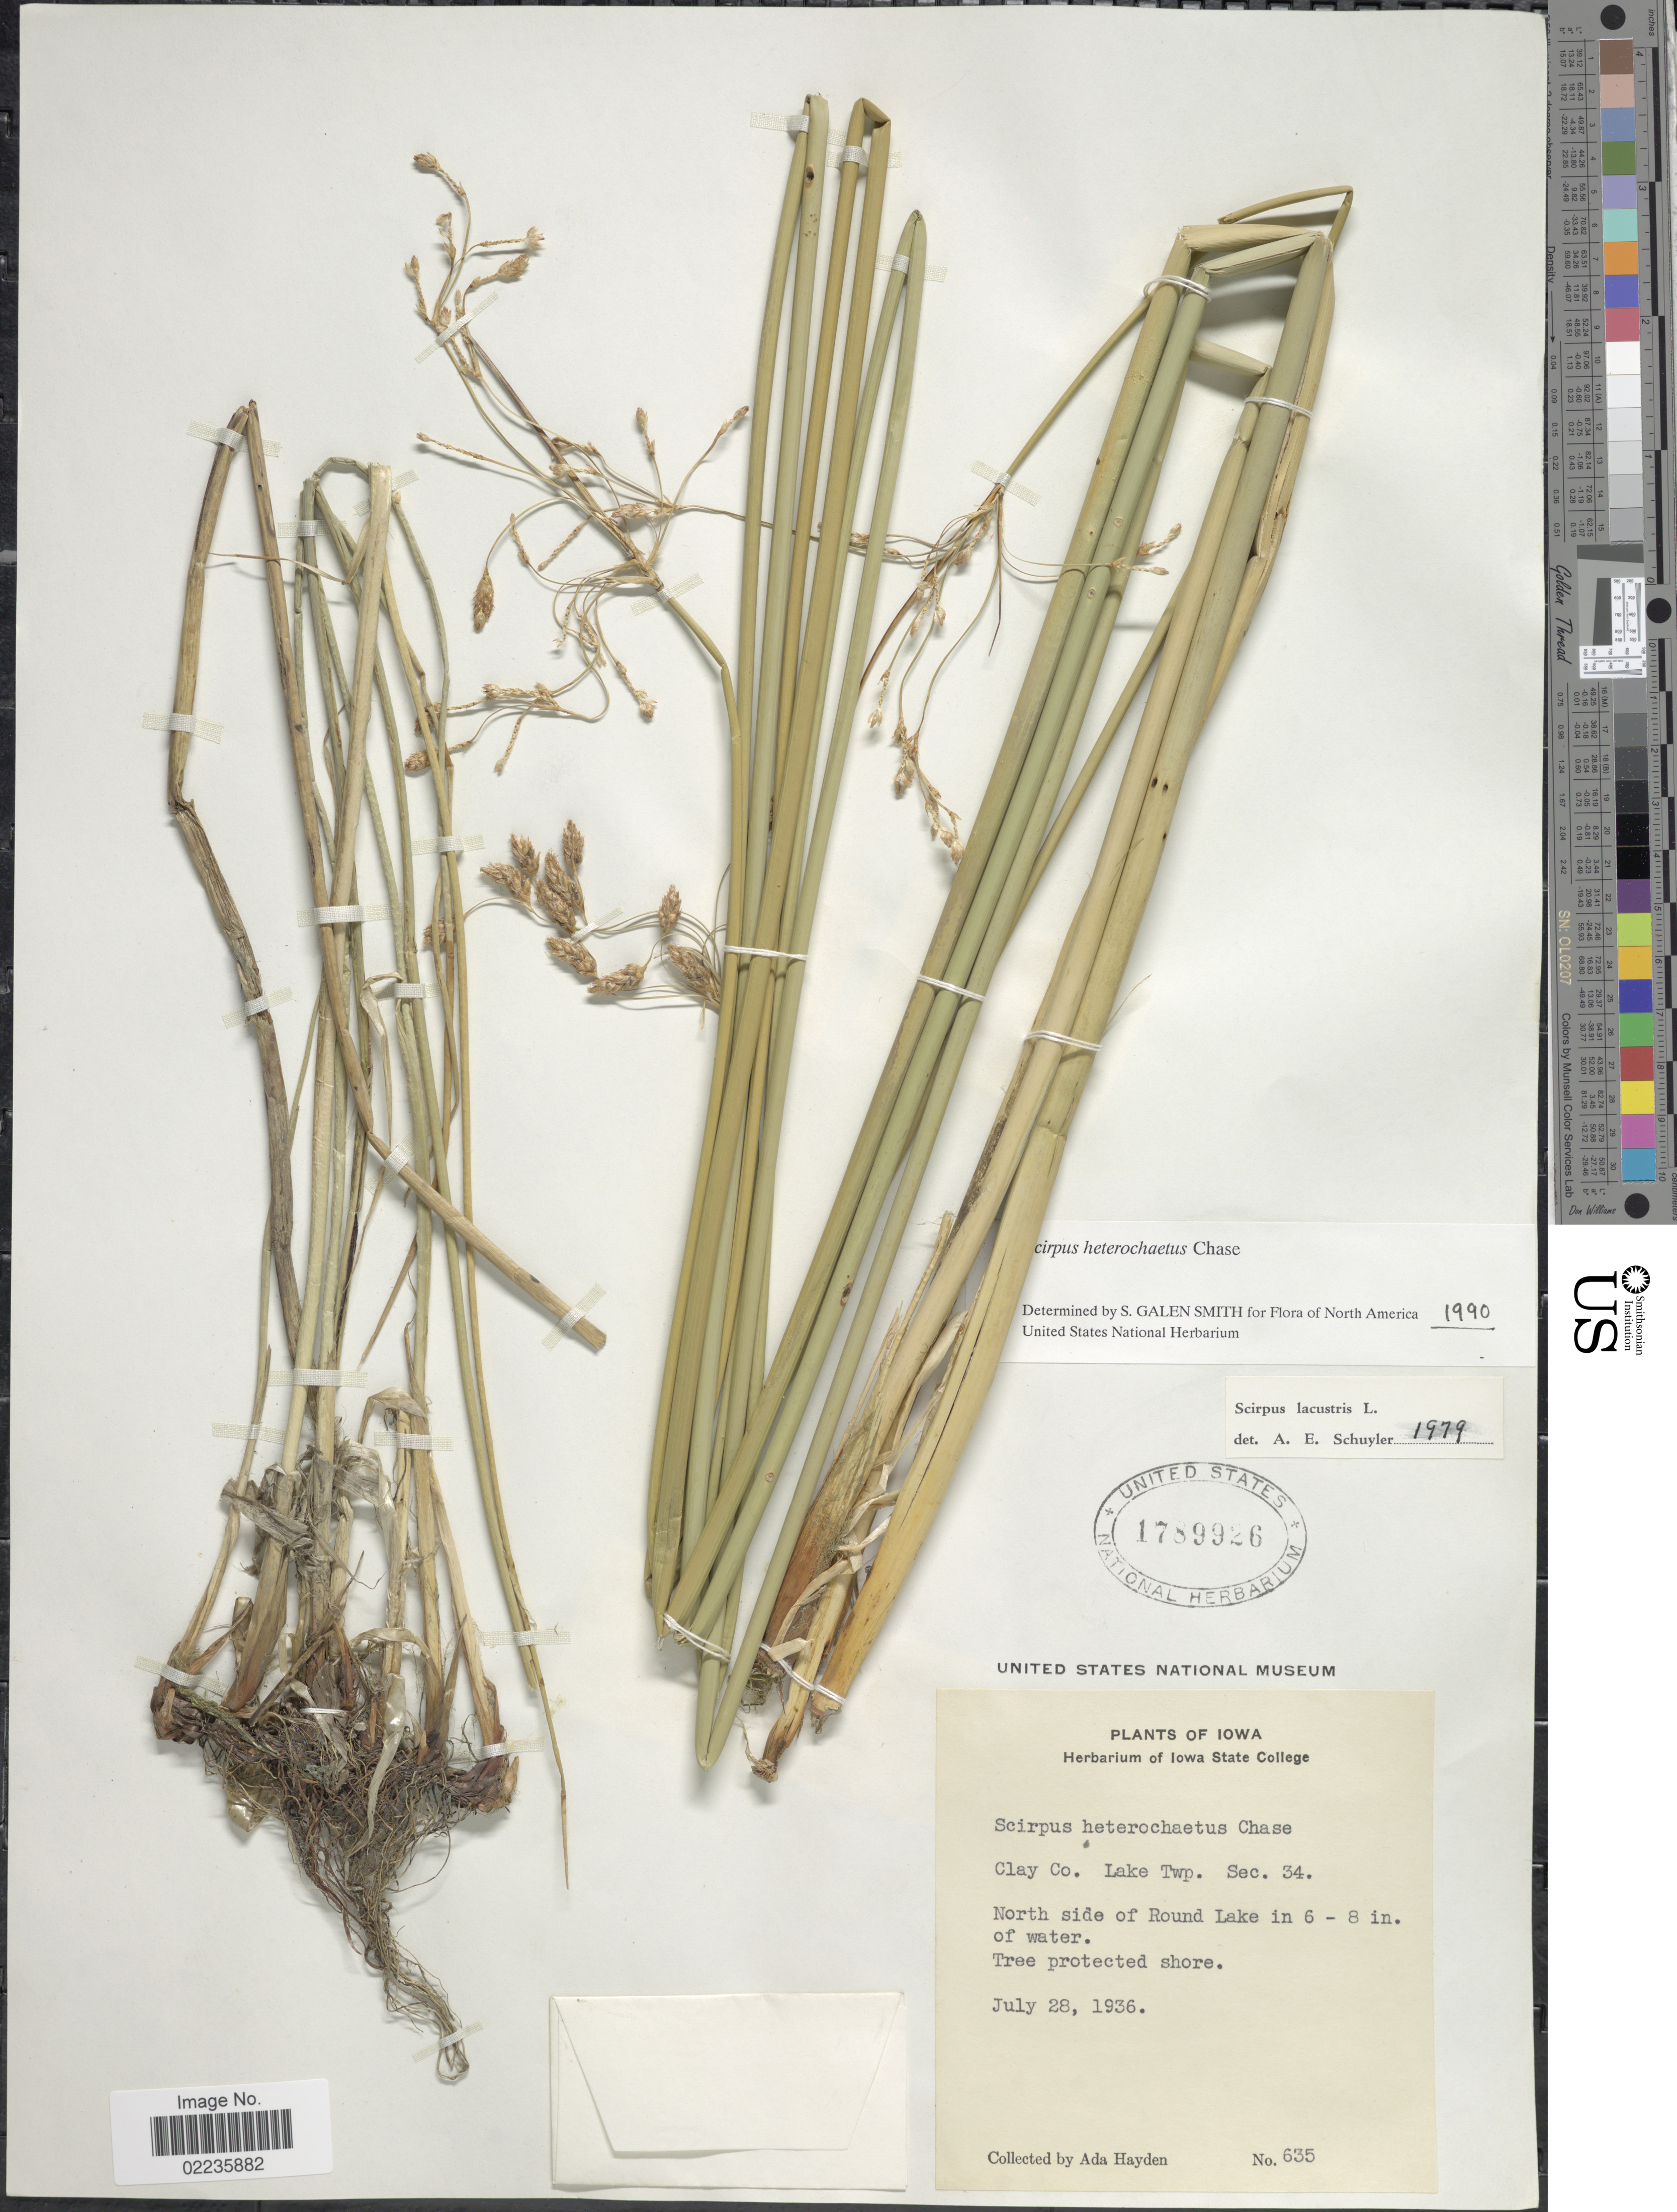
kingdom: Plantae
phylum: Tracheophyta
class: Liliopsida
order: Poales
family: Cyperaceae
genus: Schoenoplectus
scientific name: Schoenoplectus heterochaetus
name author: (Chase) Soják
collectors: Ada Hayden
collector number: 635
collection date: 1936-07-28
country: United States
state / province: Iowa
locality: Clay Co. Lake Twp. Sec. 34. North side of Round Lake in 6 - 8 in. of water.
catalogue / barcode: US 1789926